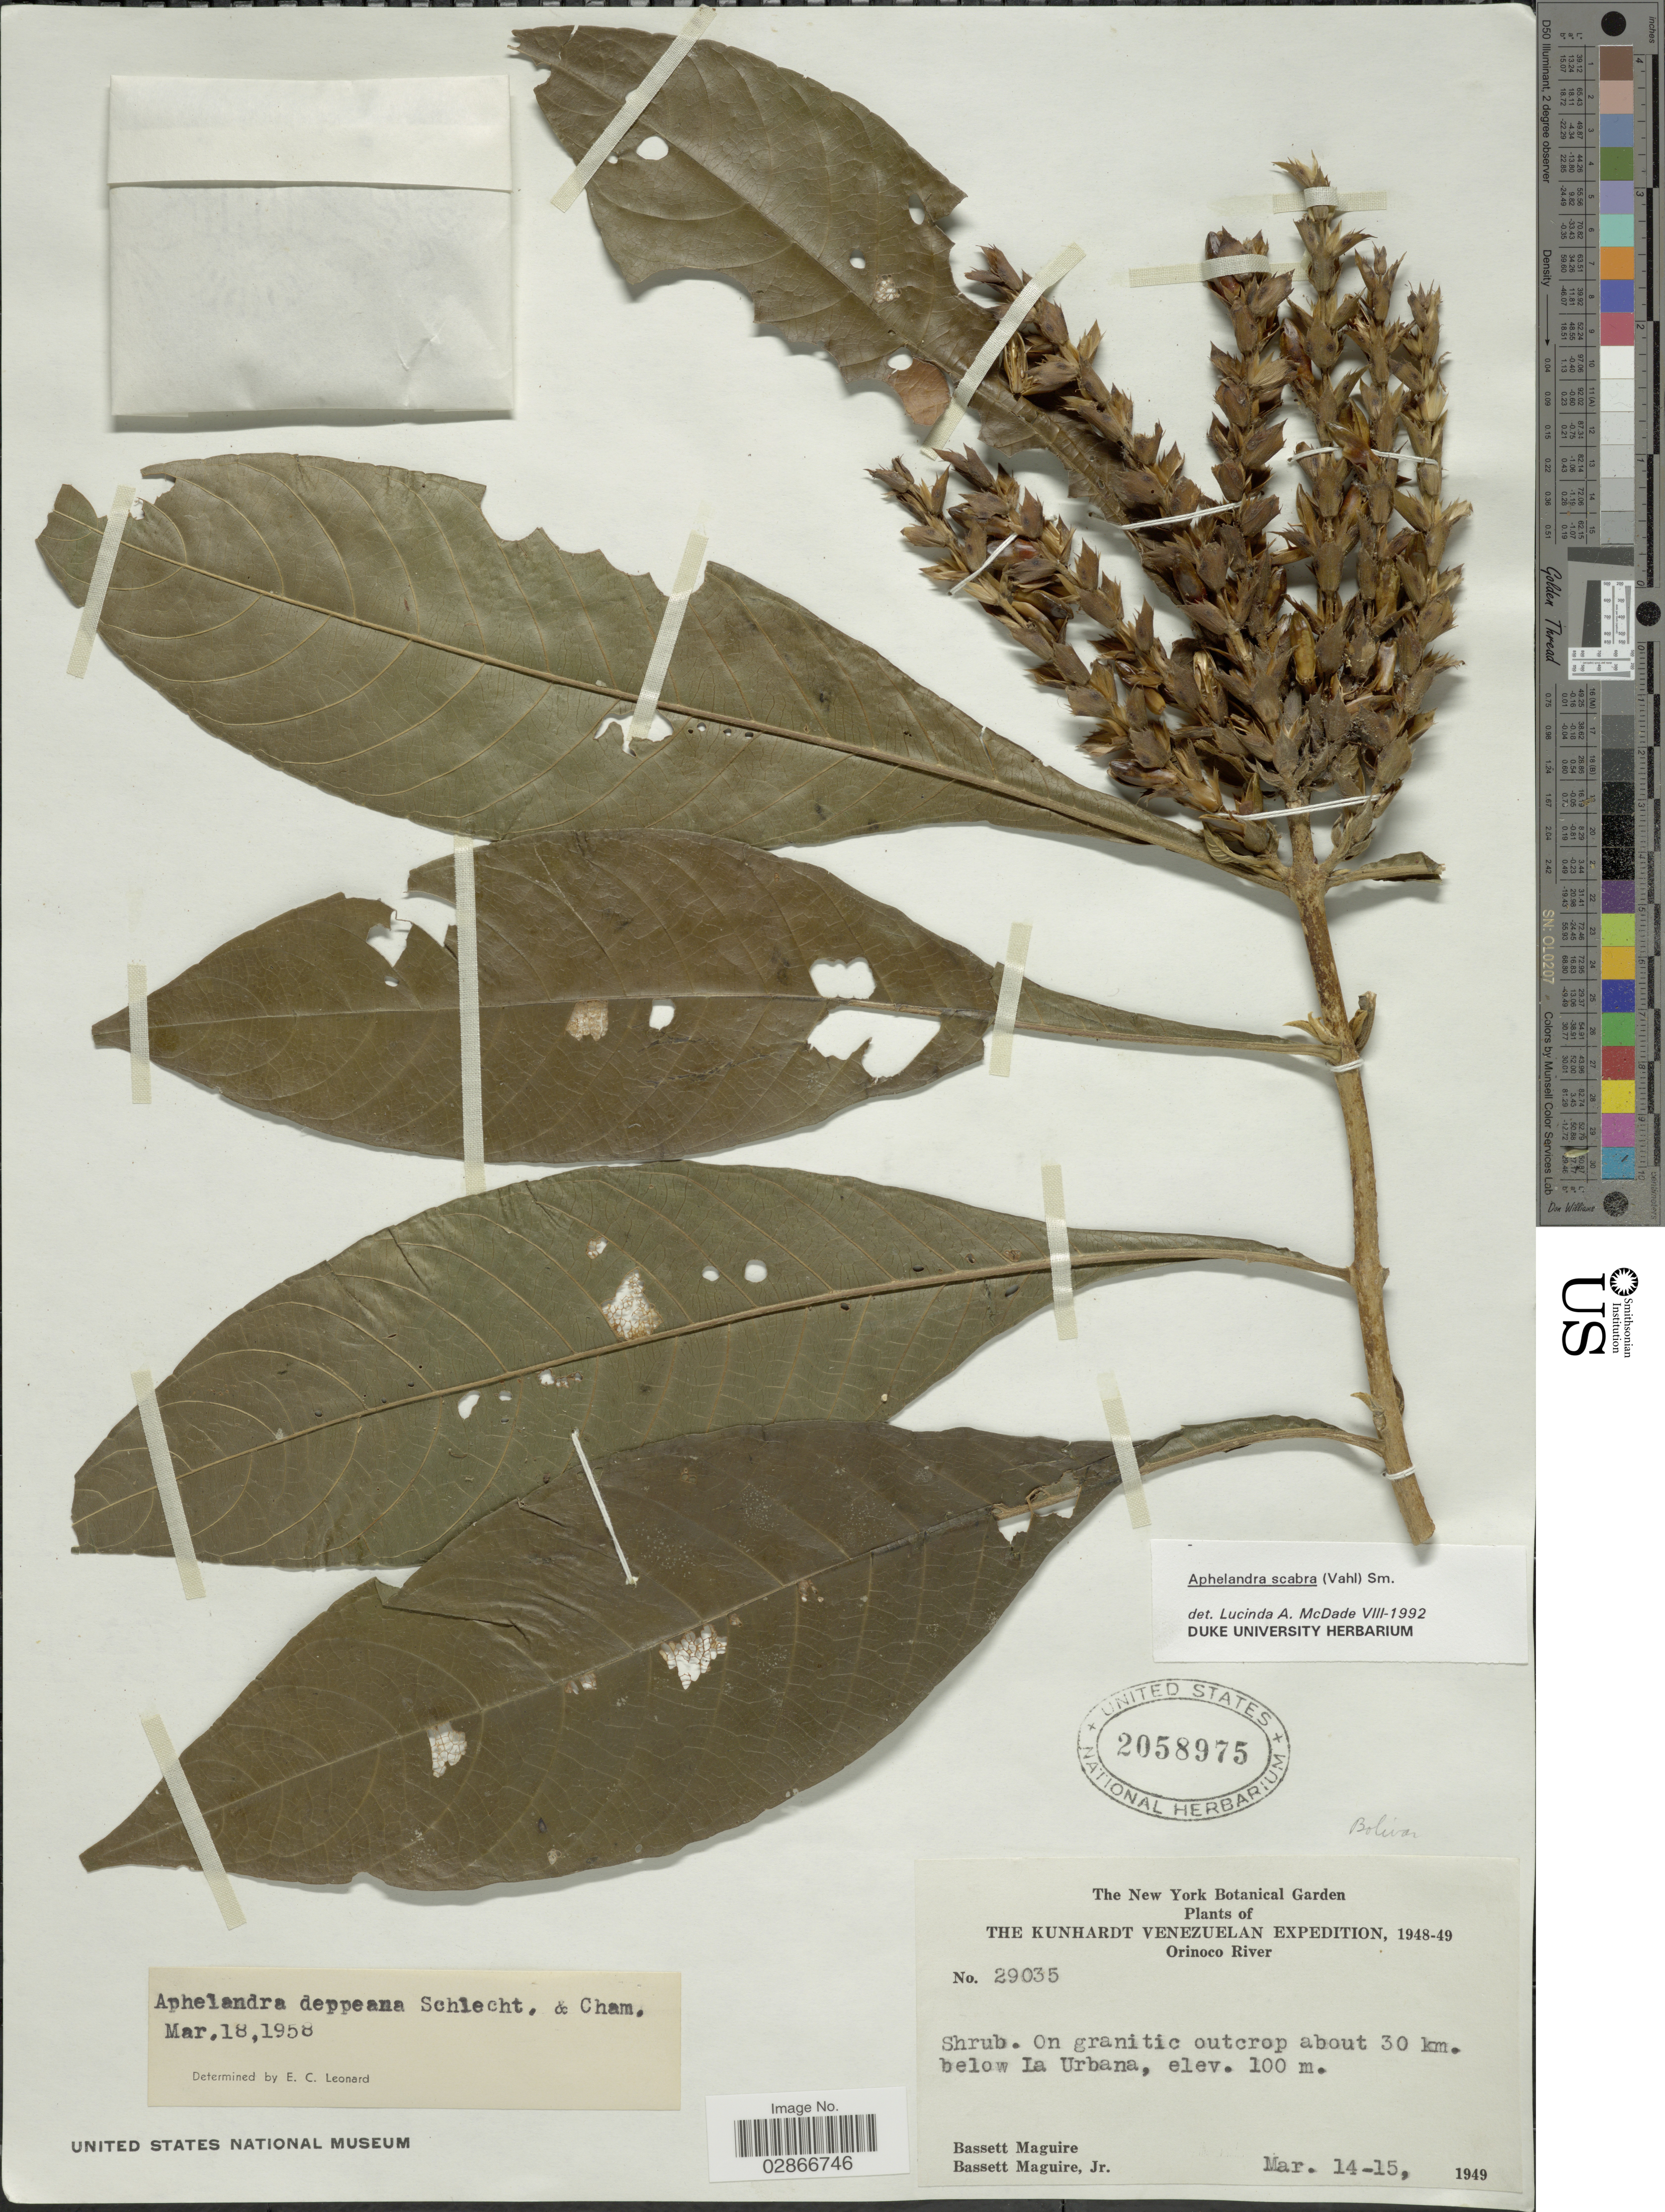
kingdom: Plantae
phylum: Tracheophyta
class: Magnoliopsida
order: Lamiales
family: Acanthaceae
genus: Aphelandra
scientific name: Aphelandra deppeana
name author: Schltdl. & Cham.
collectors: B. Maguire & B. Maguire Jr.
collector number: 29035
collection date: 1949-03-14/1949-03-15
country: Venezuela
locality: Orinoco River, On granitic outcrop about 30 km. below La Urbana.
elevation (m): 100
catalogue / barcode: US 2058975